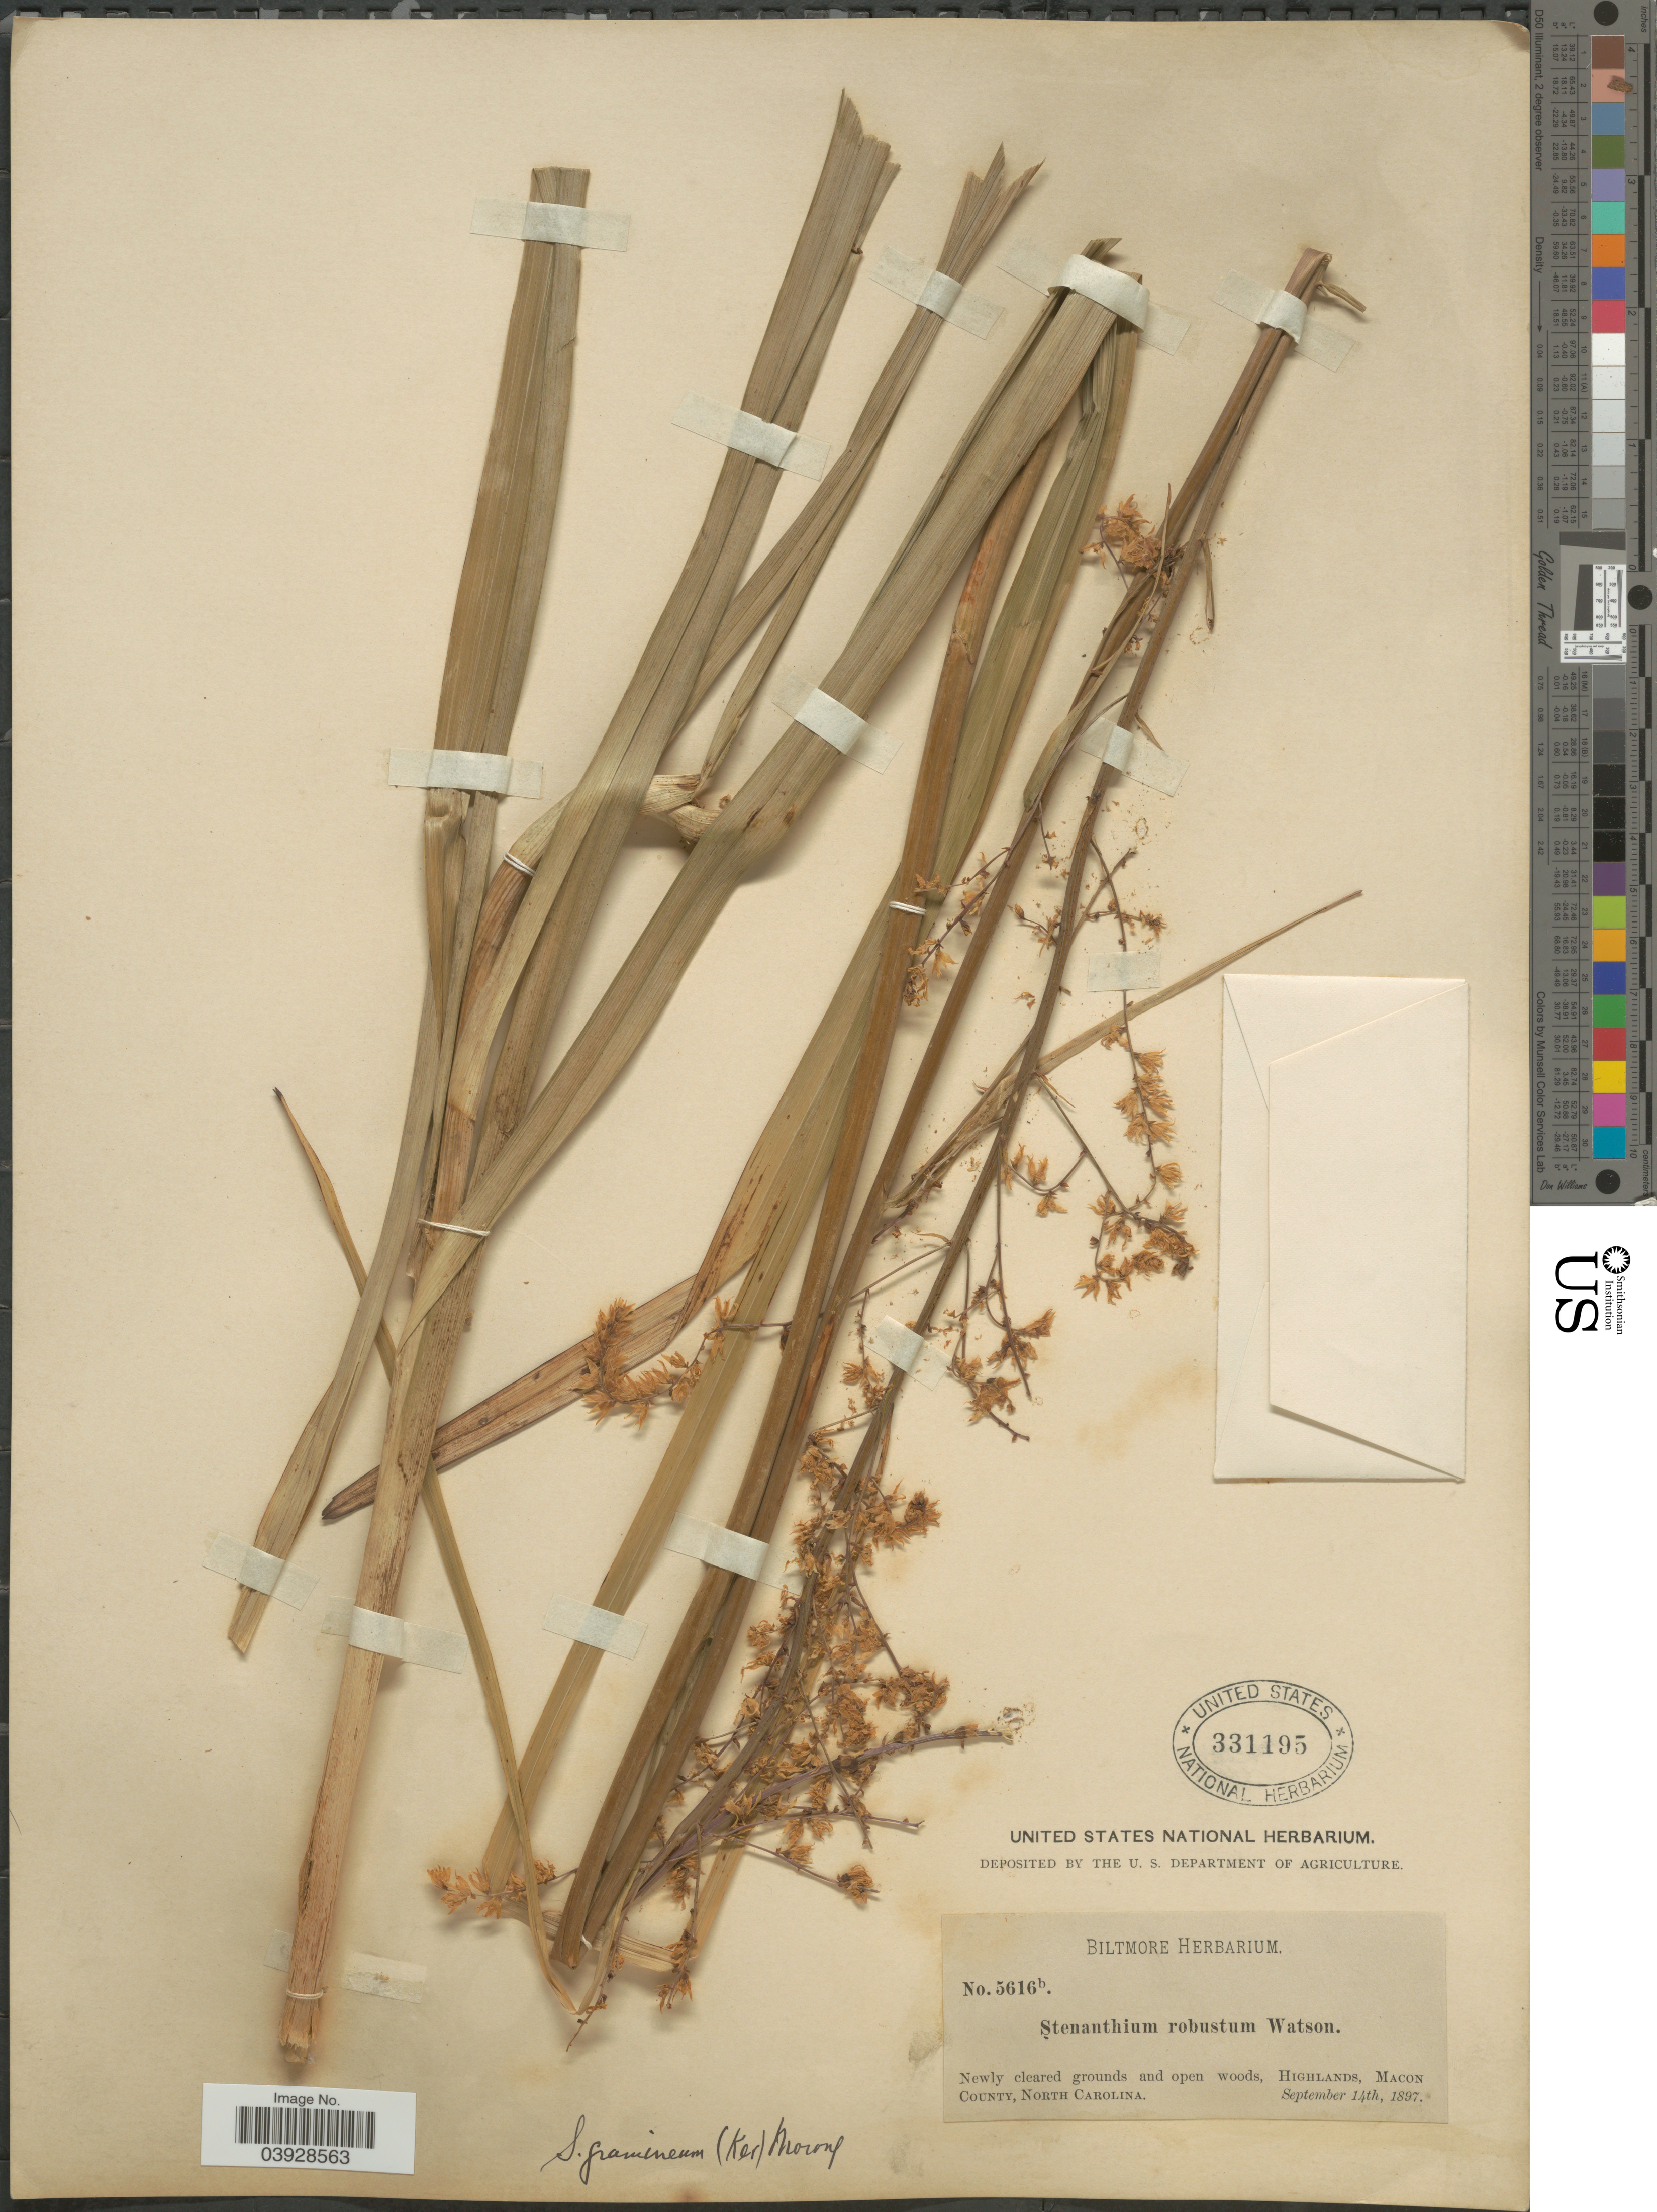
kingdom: Plantae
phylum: Tracheophyta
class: Liliopsida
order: Liliales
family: Melanthiaceae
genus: Stenanthium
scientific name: Stenanthium gramineum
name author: (Ker Gawl.) Morong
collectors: ex herb. Biltmore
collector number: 5616b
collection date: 1897-09-14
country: United States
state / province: North Carolina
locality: Highlands, Macon County.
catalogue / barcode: US 331195